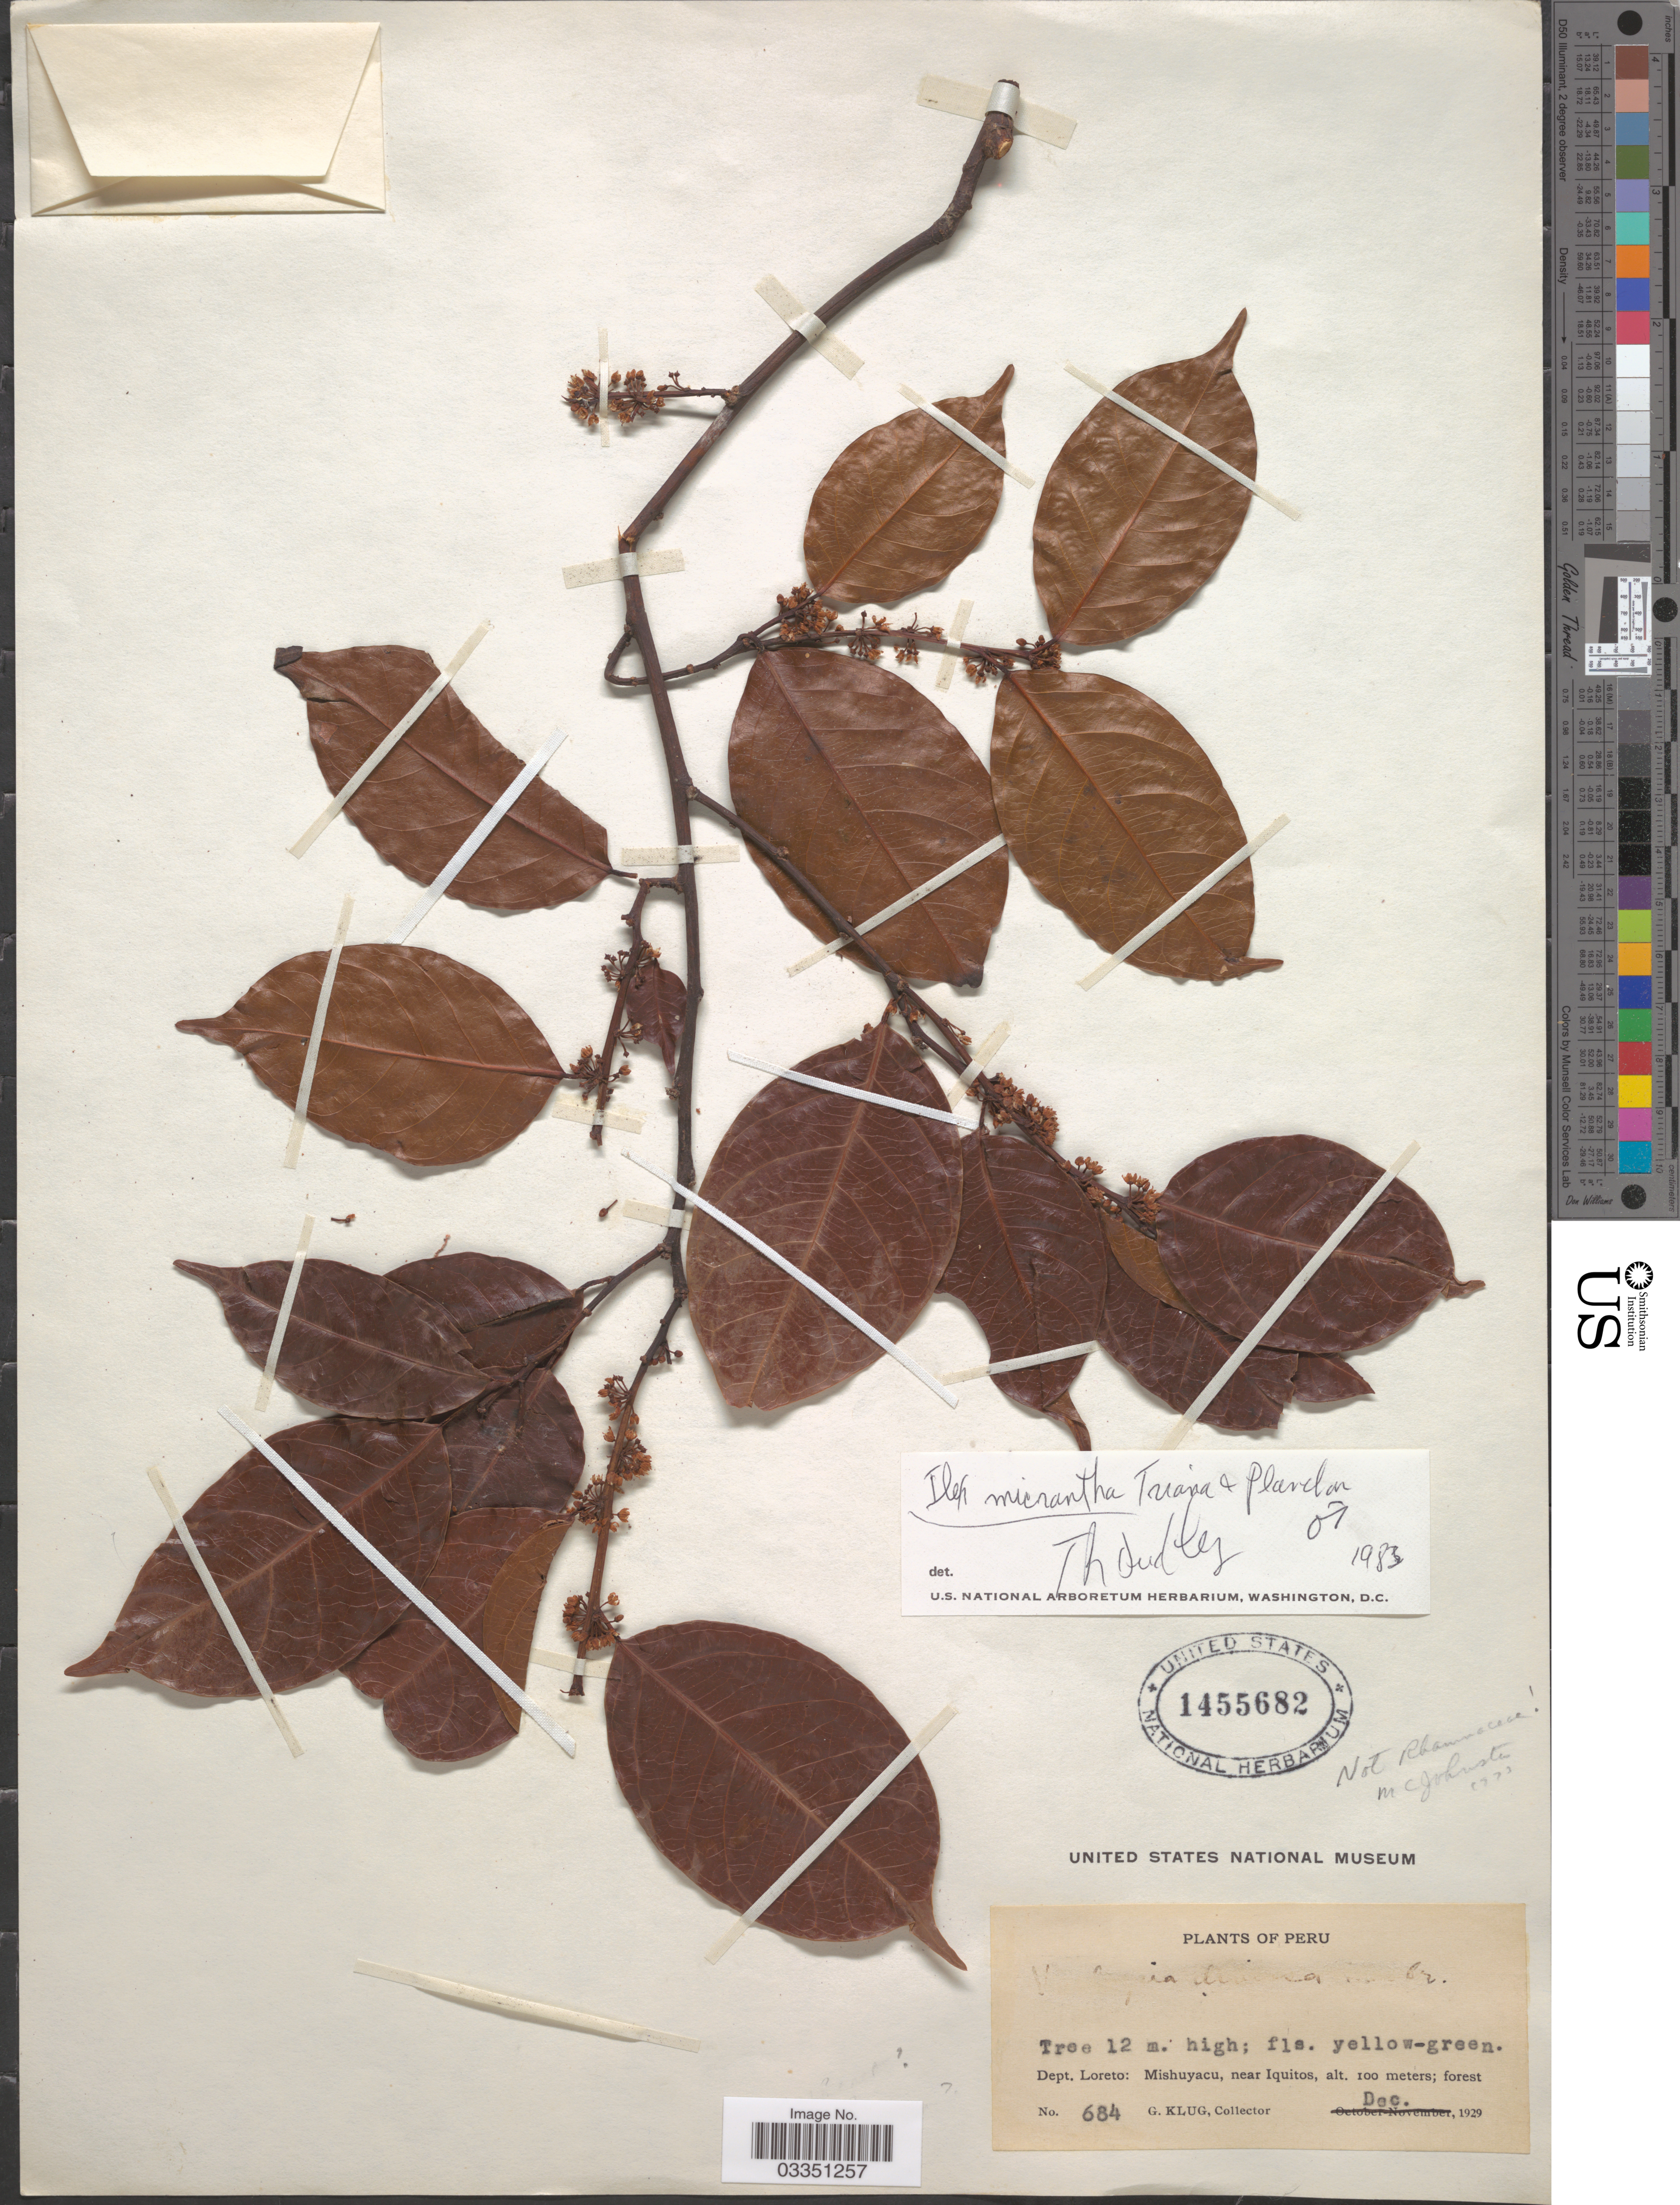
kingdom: Plantae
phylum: Tracheophyta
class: Magnoliopsida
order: Aquifoliales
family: Aquifoliaceae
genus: Ilex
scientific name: Ilex micrantha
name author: Triana & Planch.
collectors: G. Klug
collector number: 684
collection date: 1929-12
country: Peru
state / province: Loreto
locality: Dept. Loreto: Mishuyacu, near Iquitos.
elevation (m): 100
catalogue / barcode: US 1455682